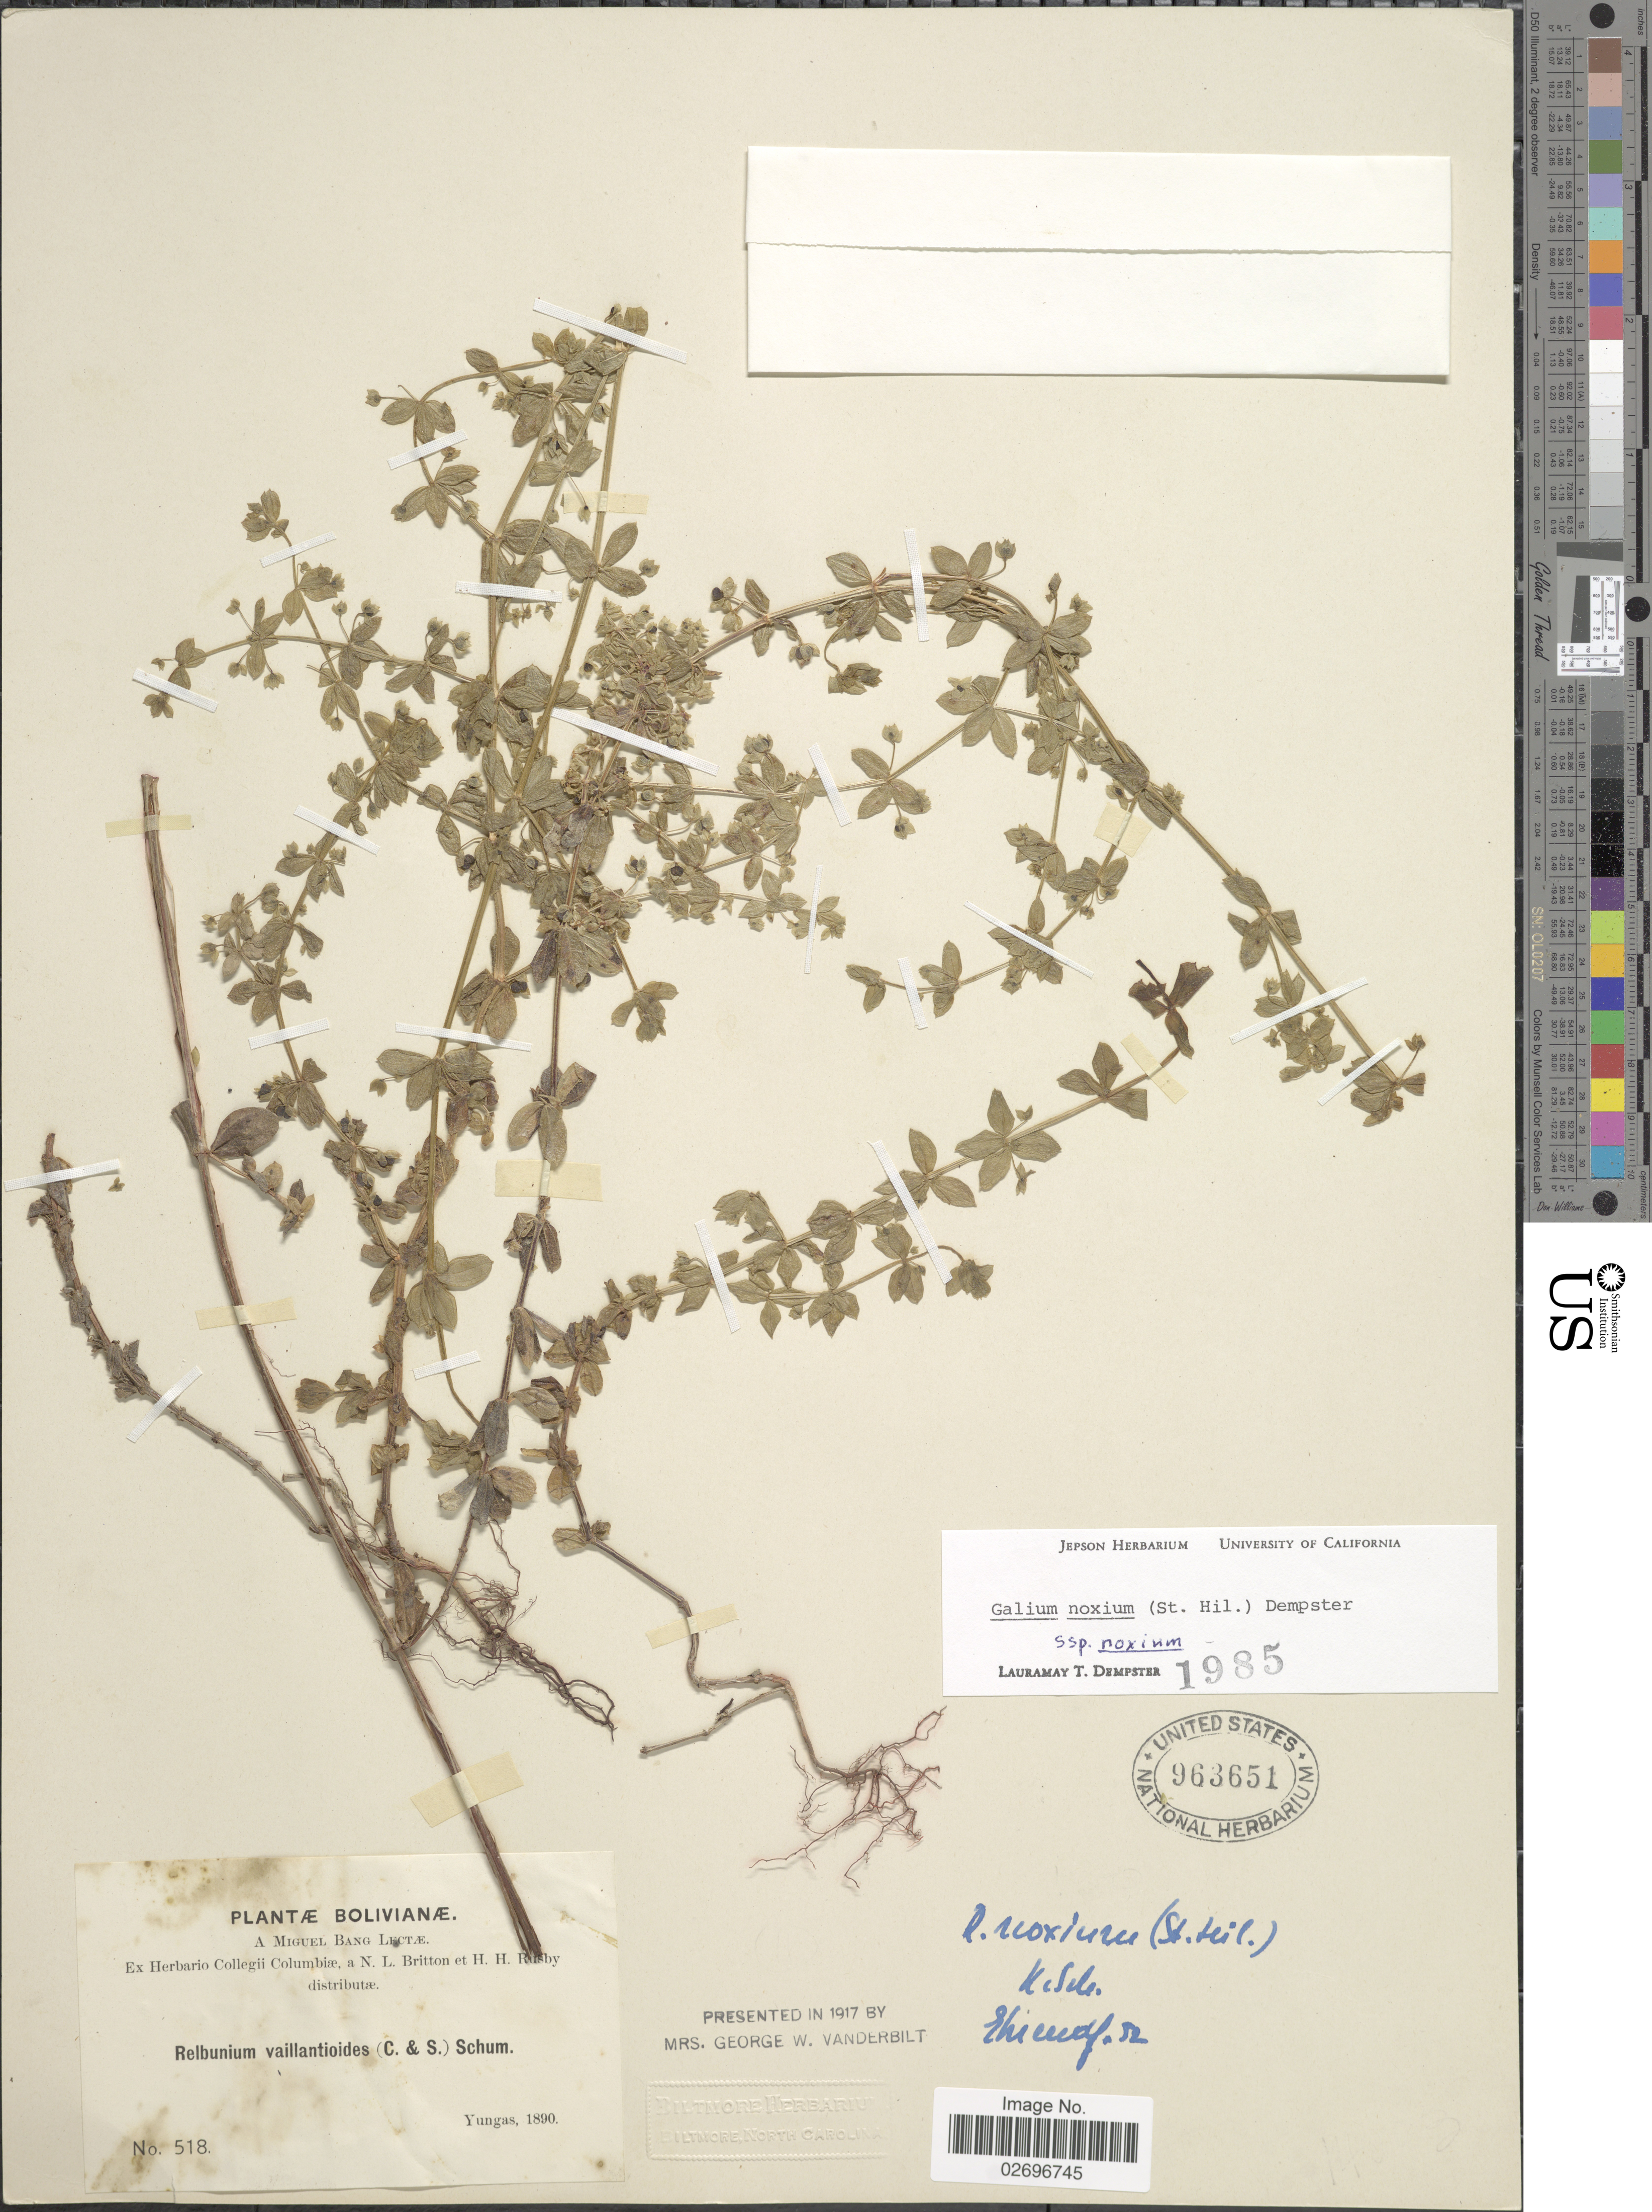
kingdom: Plantae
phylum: Tracheophyta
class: Magnoliopsida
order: Gentianales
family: Rubiaceae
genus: Galium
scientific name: Galium noxium subsp. noxium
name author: (A. St.-Hil.) Dempster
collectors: M. Bang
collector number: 518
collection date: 1890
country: Bolivia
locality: Yungas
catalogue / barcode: US 963651